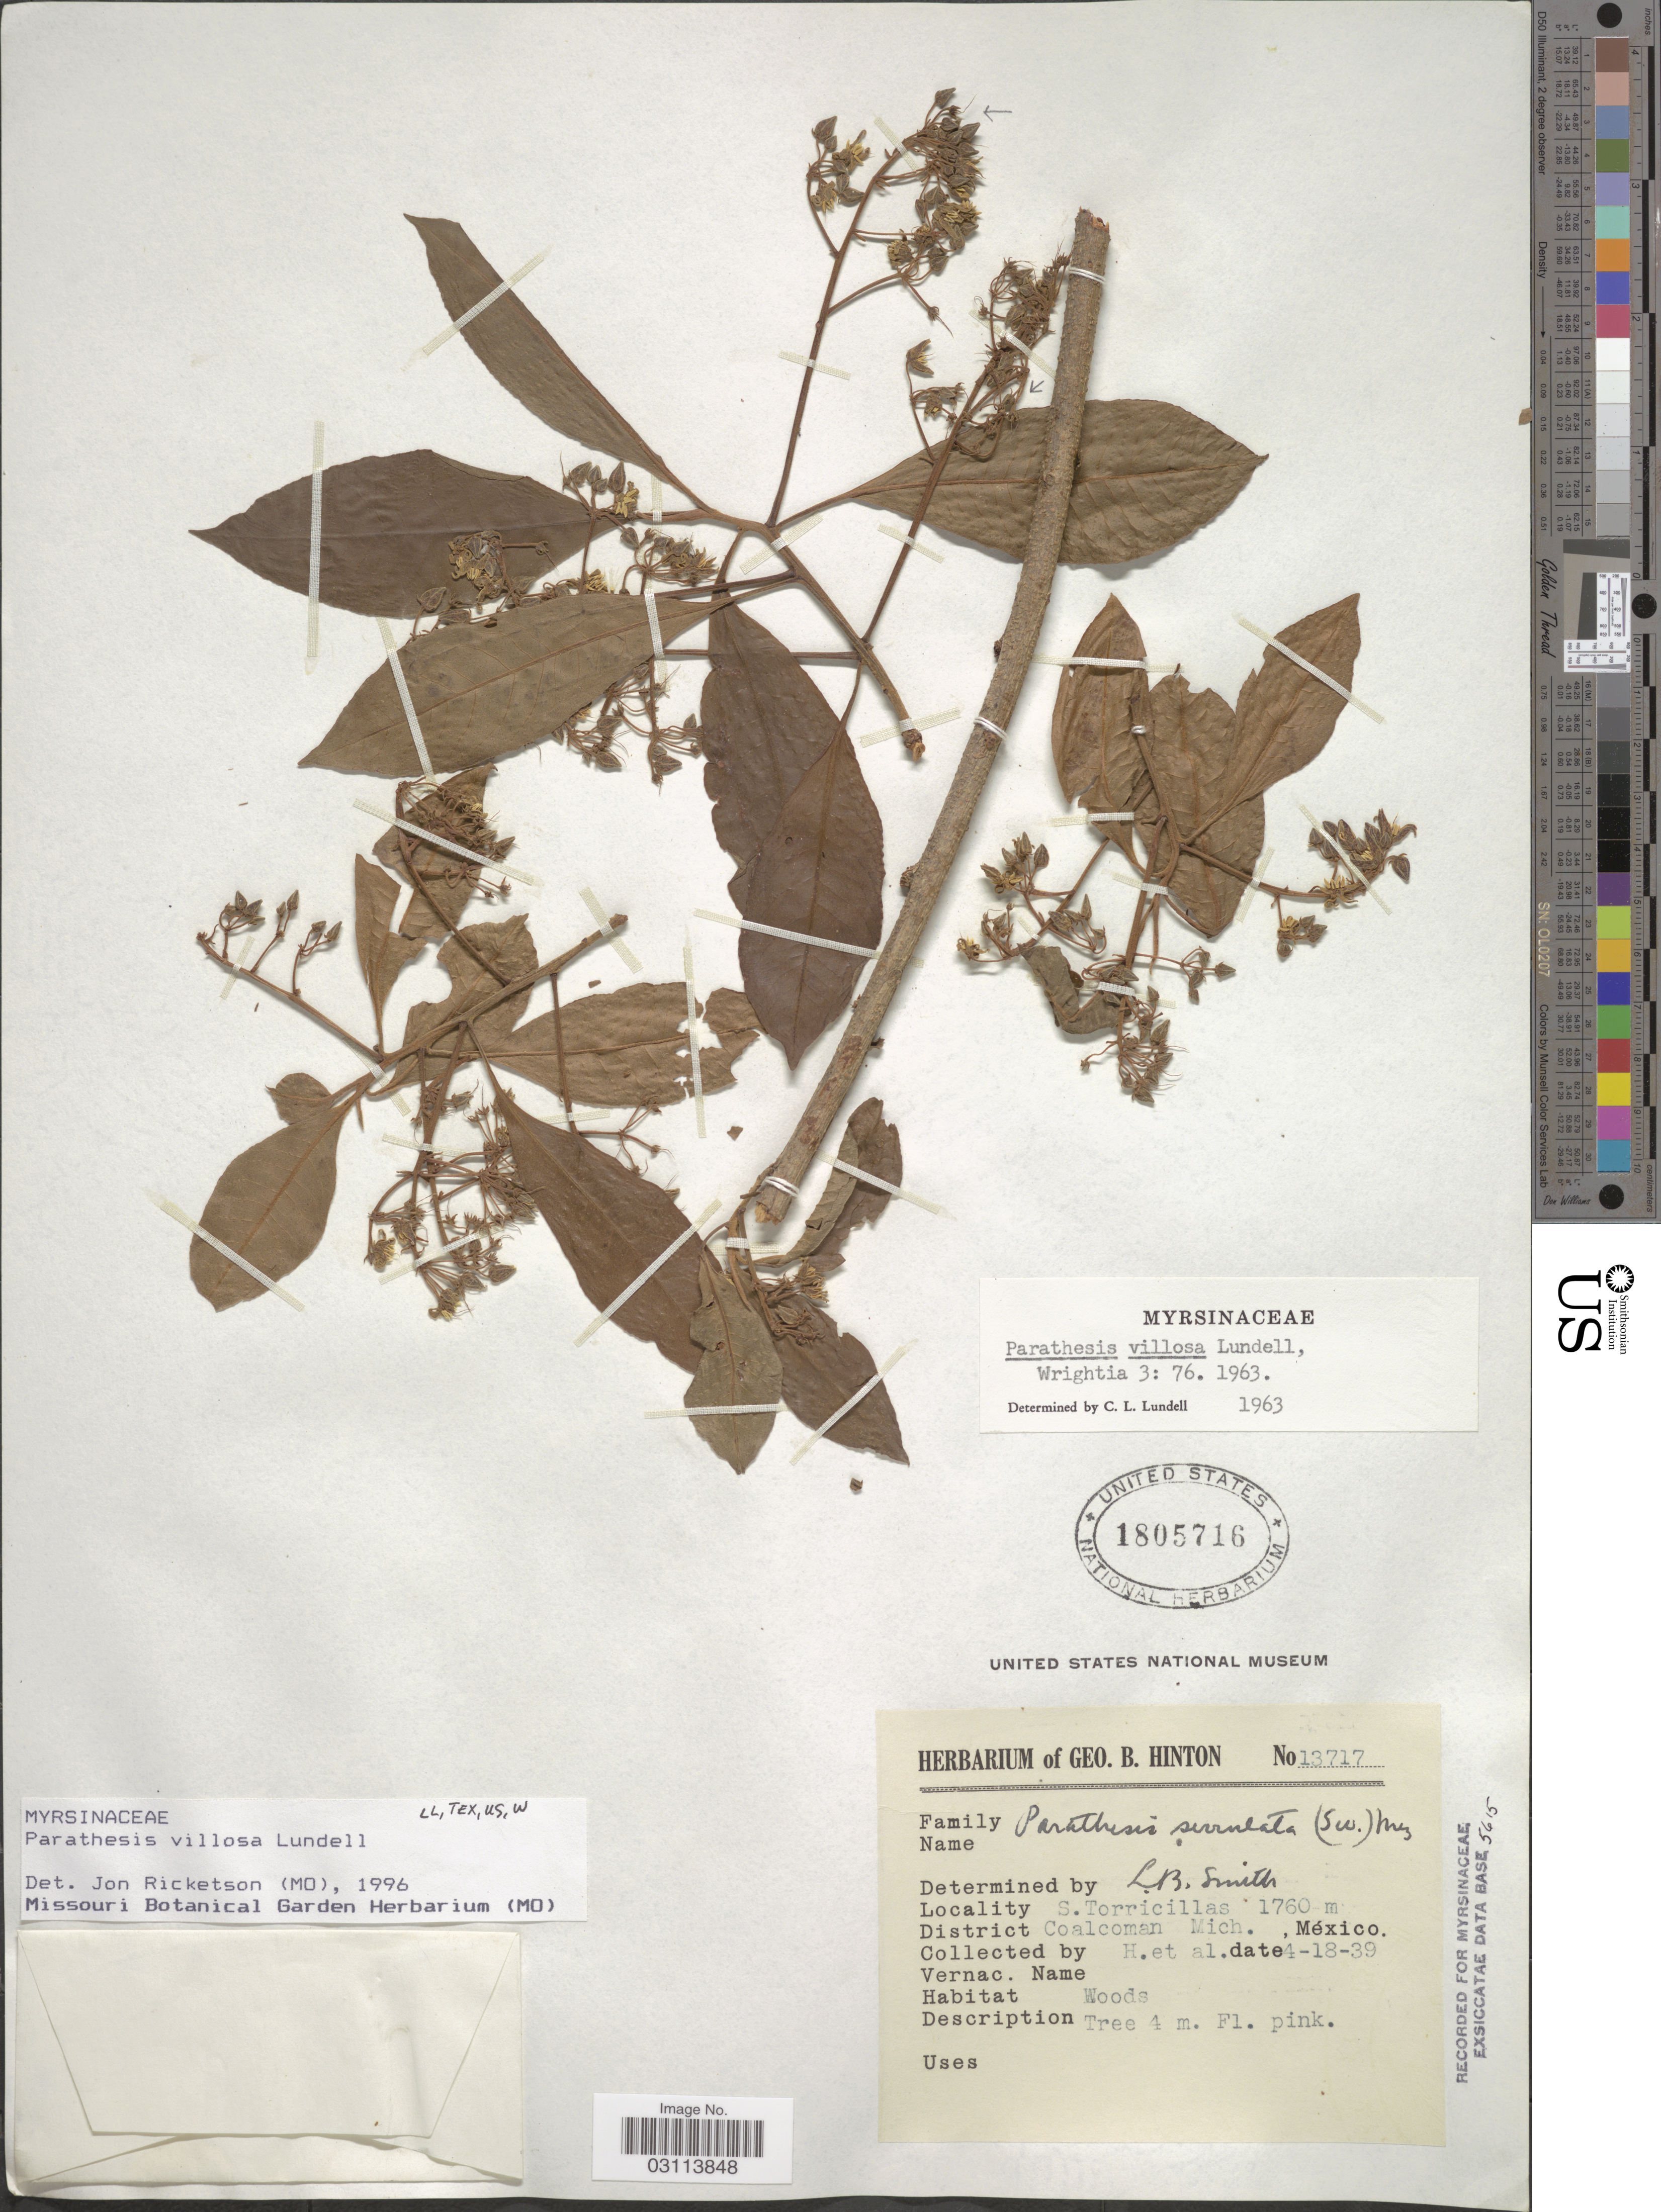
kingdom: Plantae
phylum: Tracheophyta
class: Magnoliopsida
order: Ericales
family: Primulaceae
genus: Parathesis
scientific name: Parathesis villosa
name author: Lundell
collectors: G. B. Hinton & et al.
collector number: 13717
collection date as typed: Transcribed d/m/y: 18/4/39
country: Mexico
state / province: Michoacán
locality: S. Torricillas, District Coalcoman.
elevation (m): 1760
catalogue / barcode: US 1805716